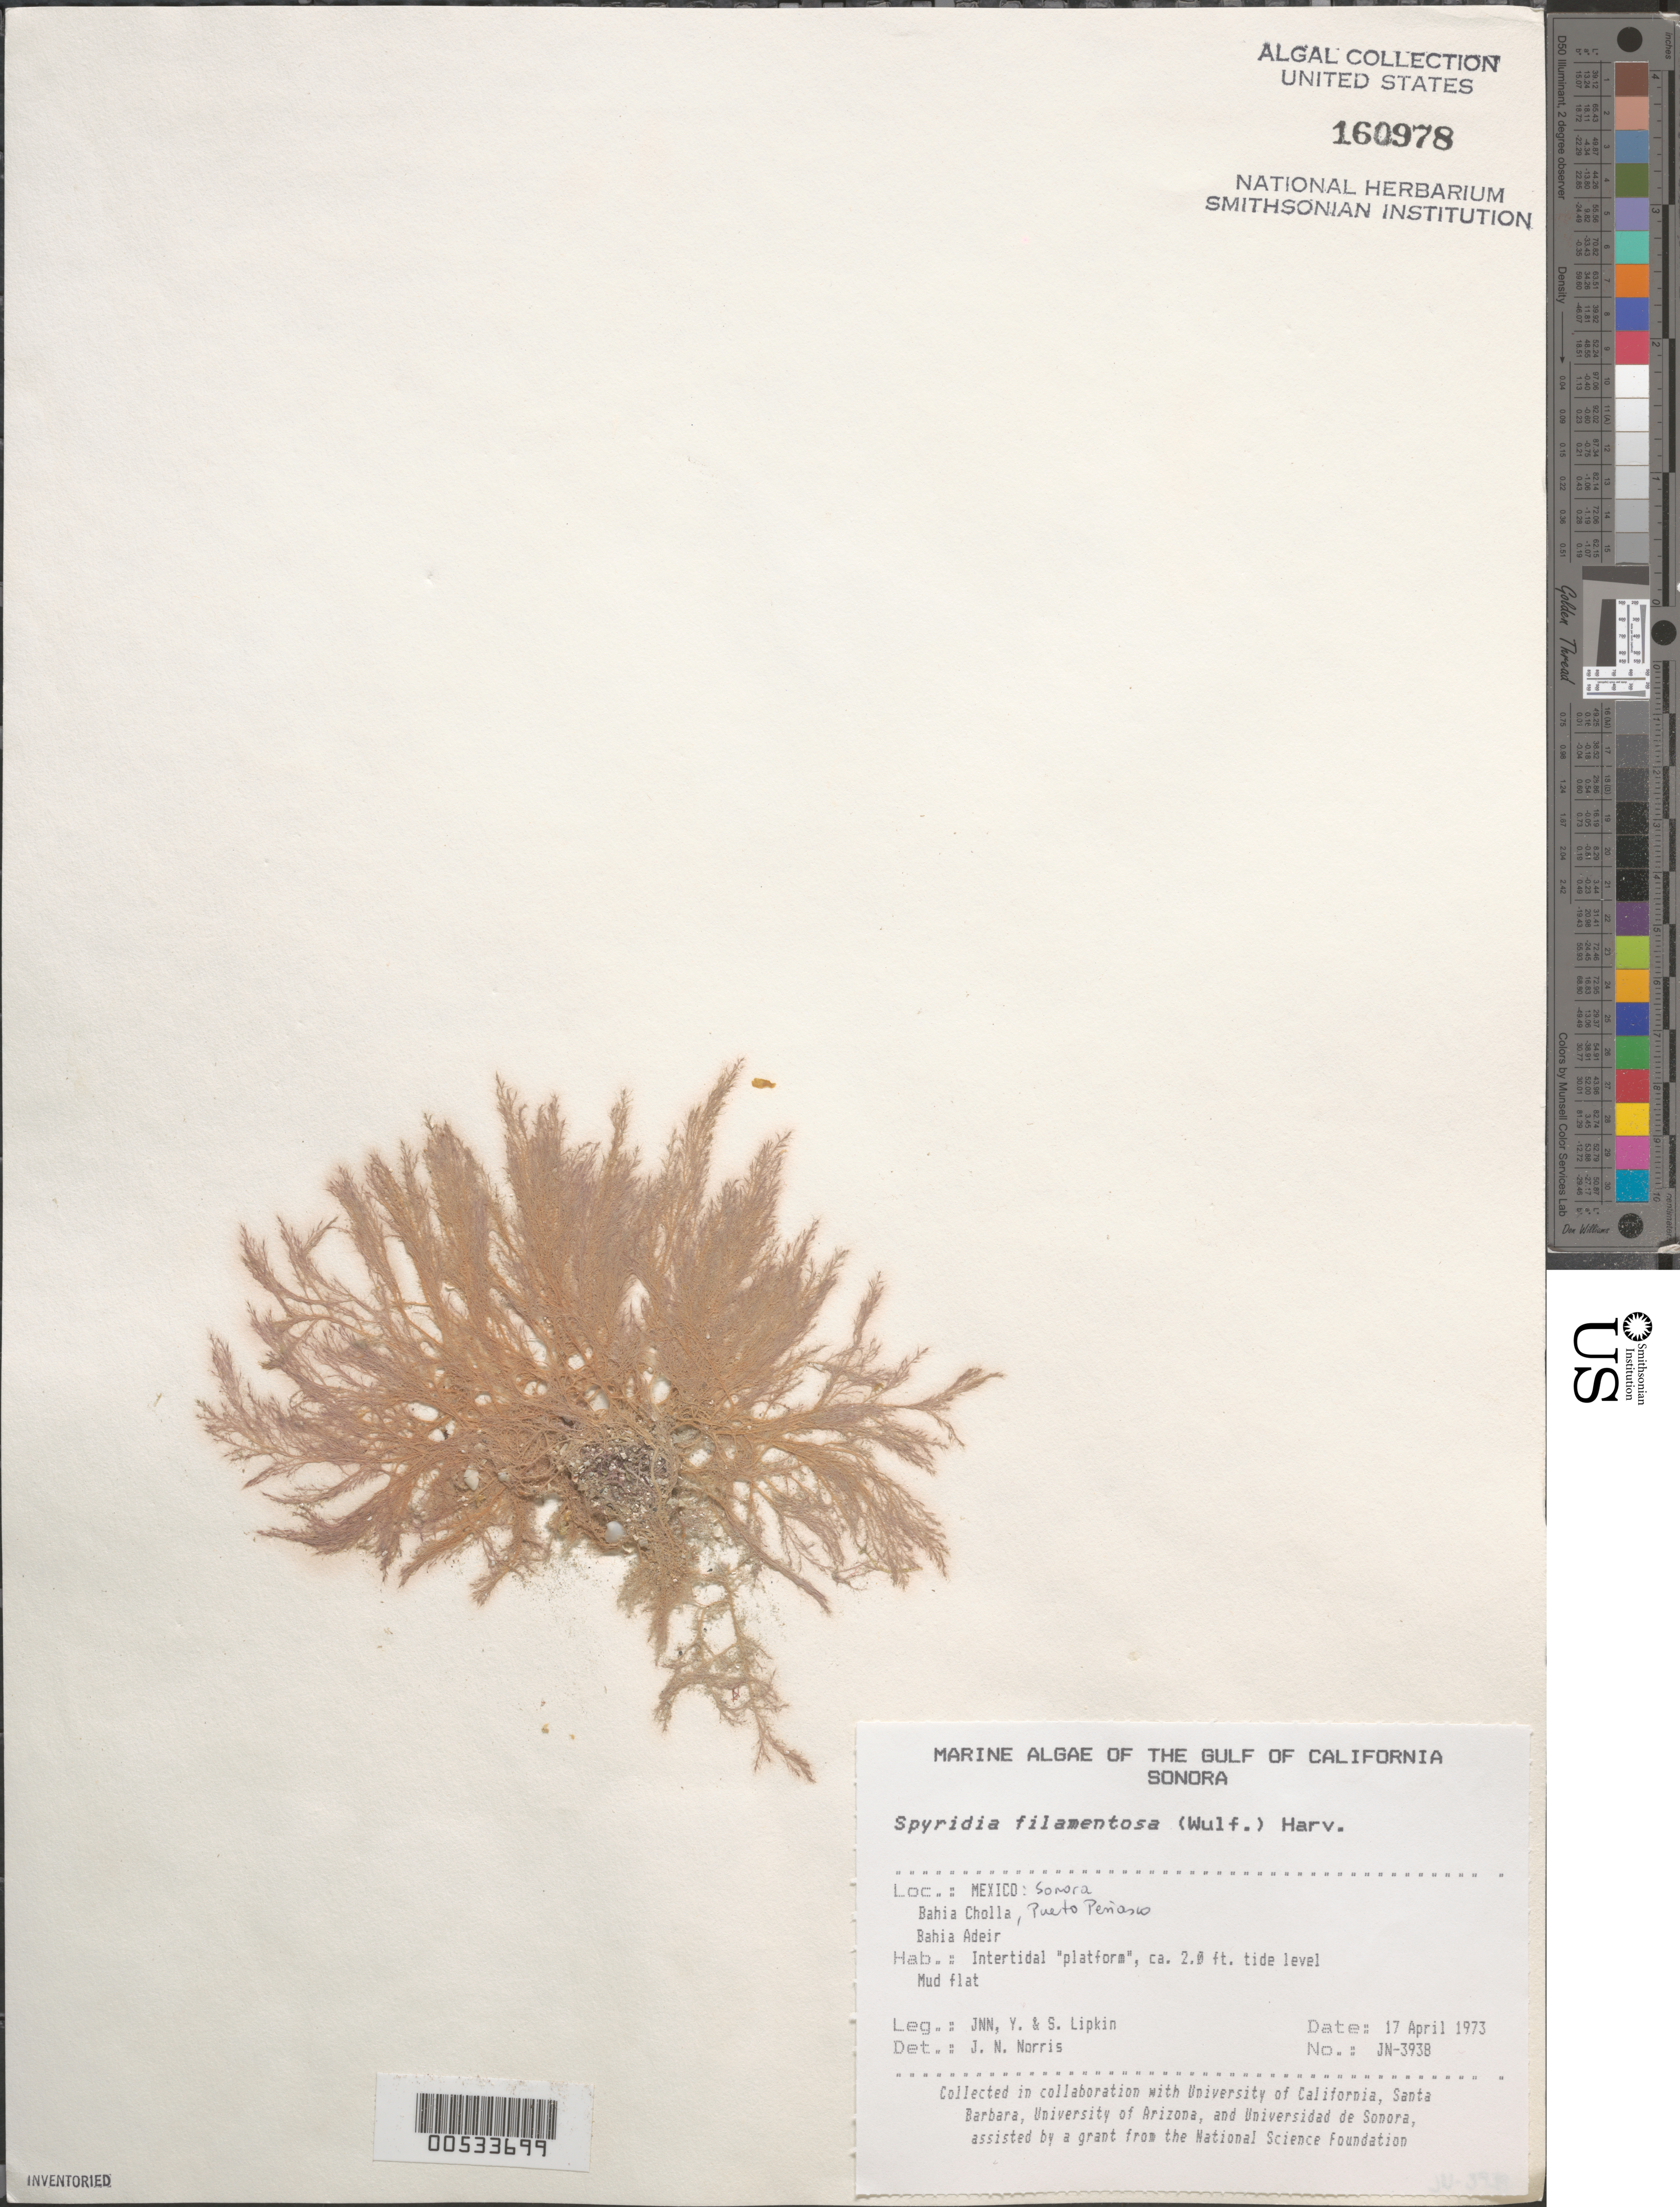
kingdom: Plantae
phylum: Rhodophyta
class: Florideophyceae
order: Ceramiales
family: Spyridiaceae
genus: Spyridia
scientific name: Spyridia filamentosa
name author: (Wulfen) Harv.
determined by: Norris, James N.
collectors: J. N. Norris, Y. Lipkin & S. Lipkin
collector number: JN-3938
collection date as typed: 17 Apr 1973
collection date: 1973-04-17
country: Mexico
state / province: Sonora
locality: Bahia Cholla, Bahia Adeir, Puerto Penasco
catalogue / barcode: US 160978